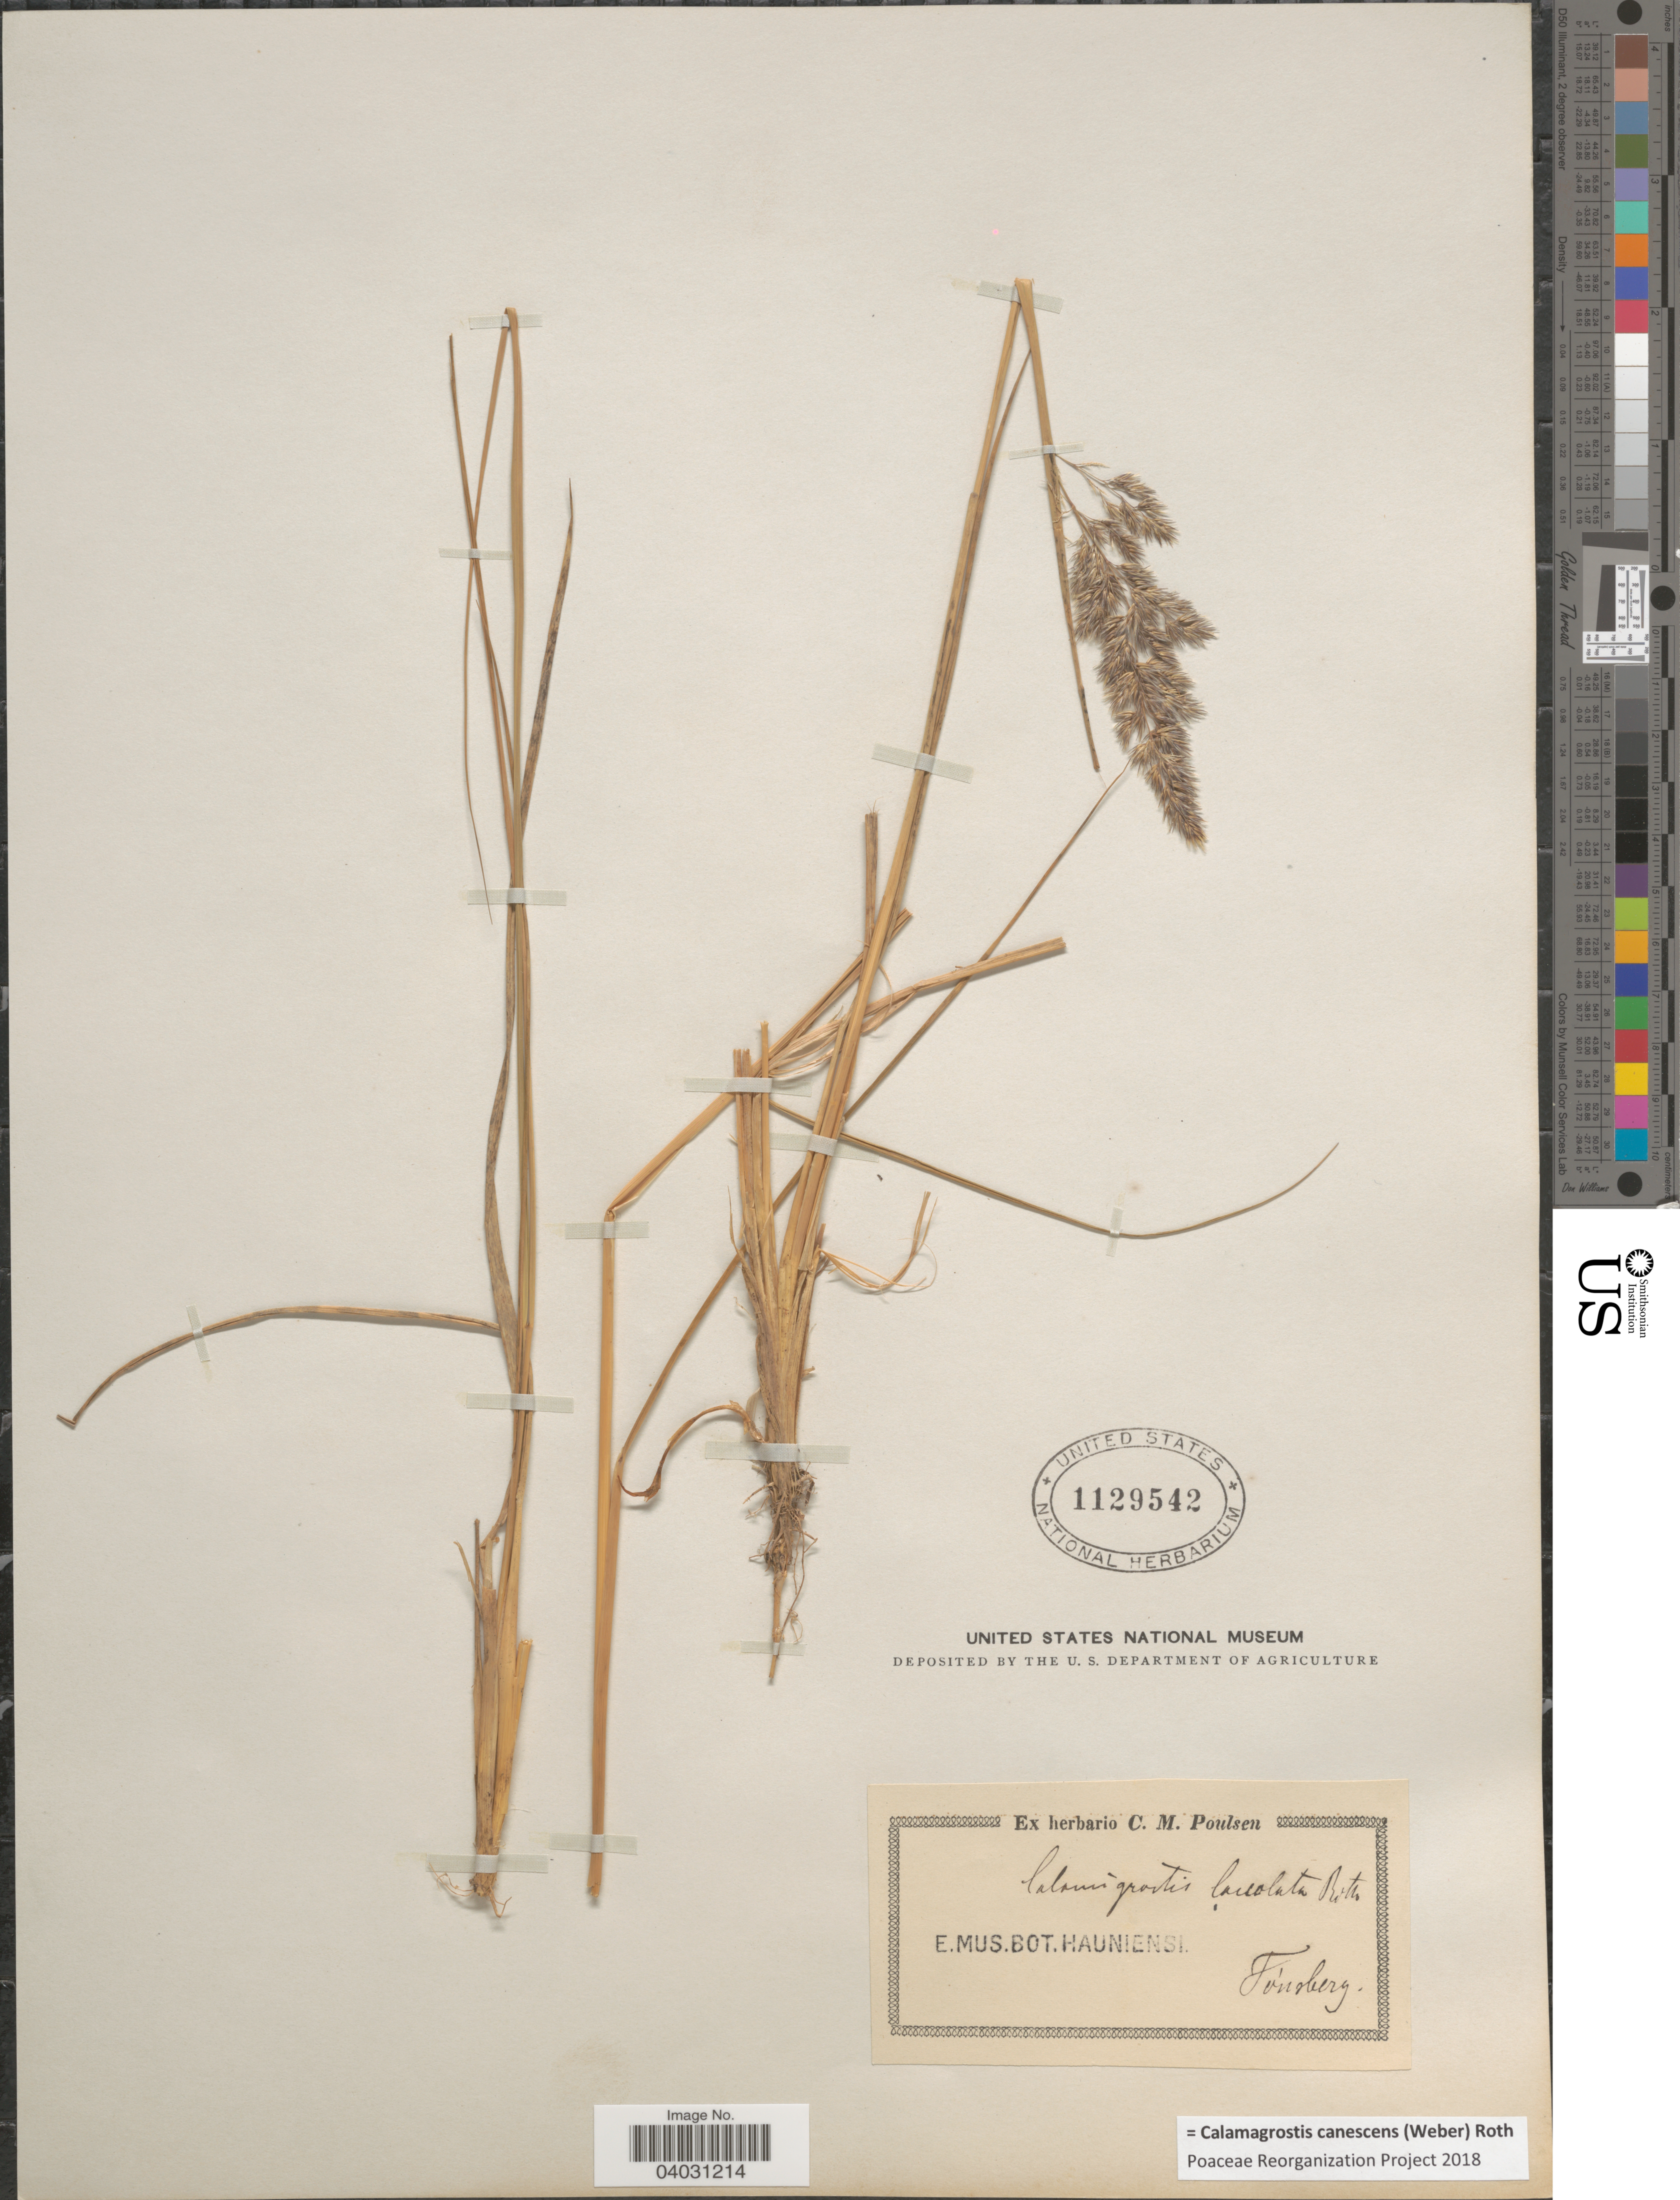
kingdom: Plantae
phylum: Tracheophyta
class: Liliopsida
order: Poales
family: Poaceae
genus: Calamagrostis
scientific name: Calamagrostis canescens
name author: (G.H. Weber) Roth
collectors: ex herb. C. M. Poulsen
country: Germany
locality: Fónsberg.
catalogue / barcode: US 1129542